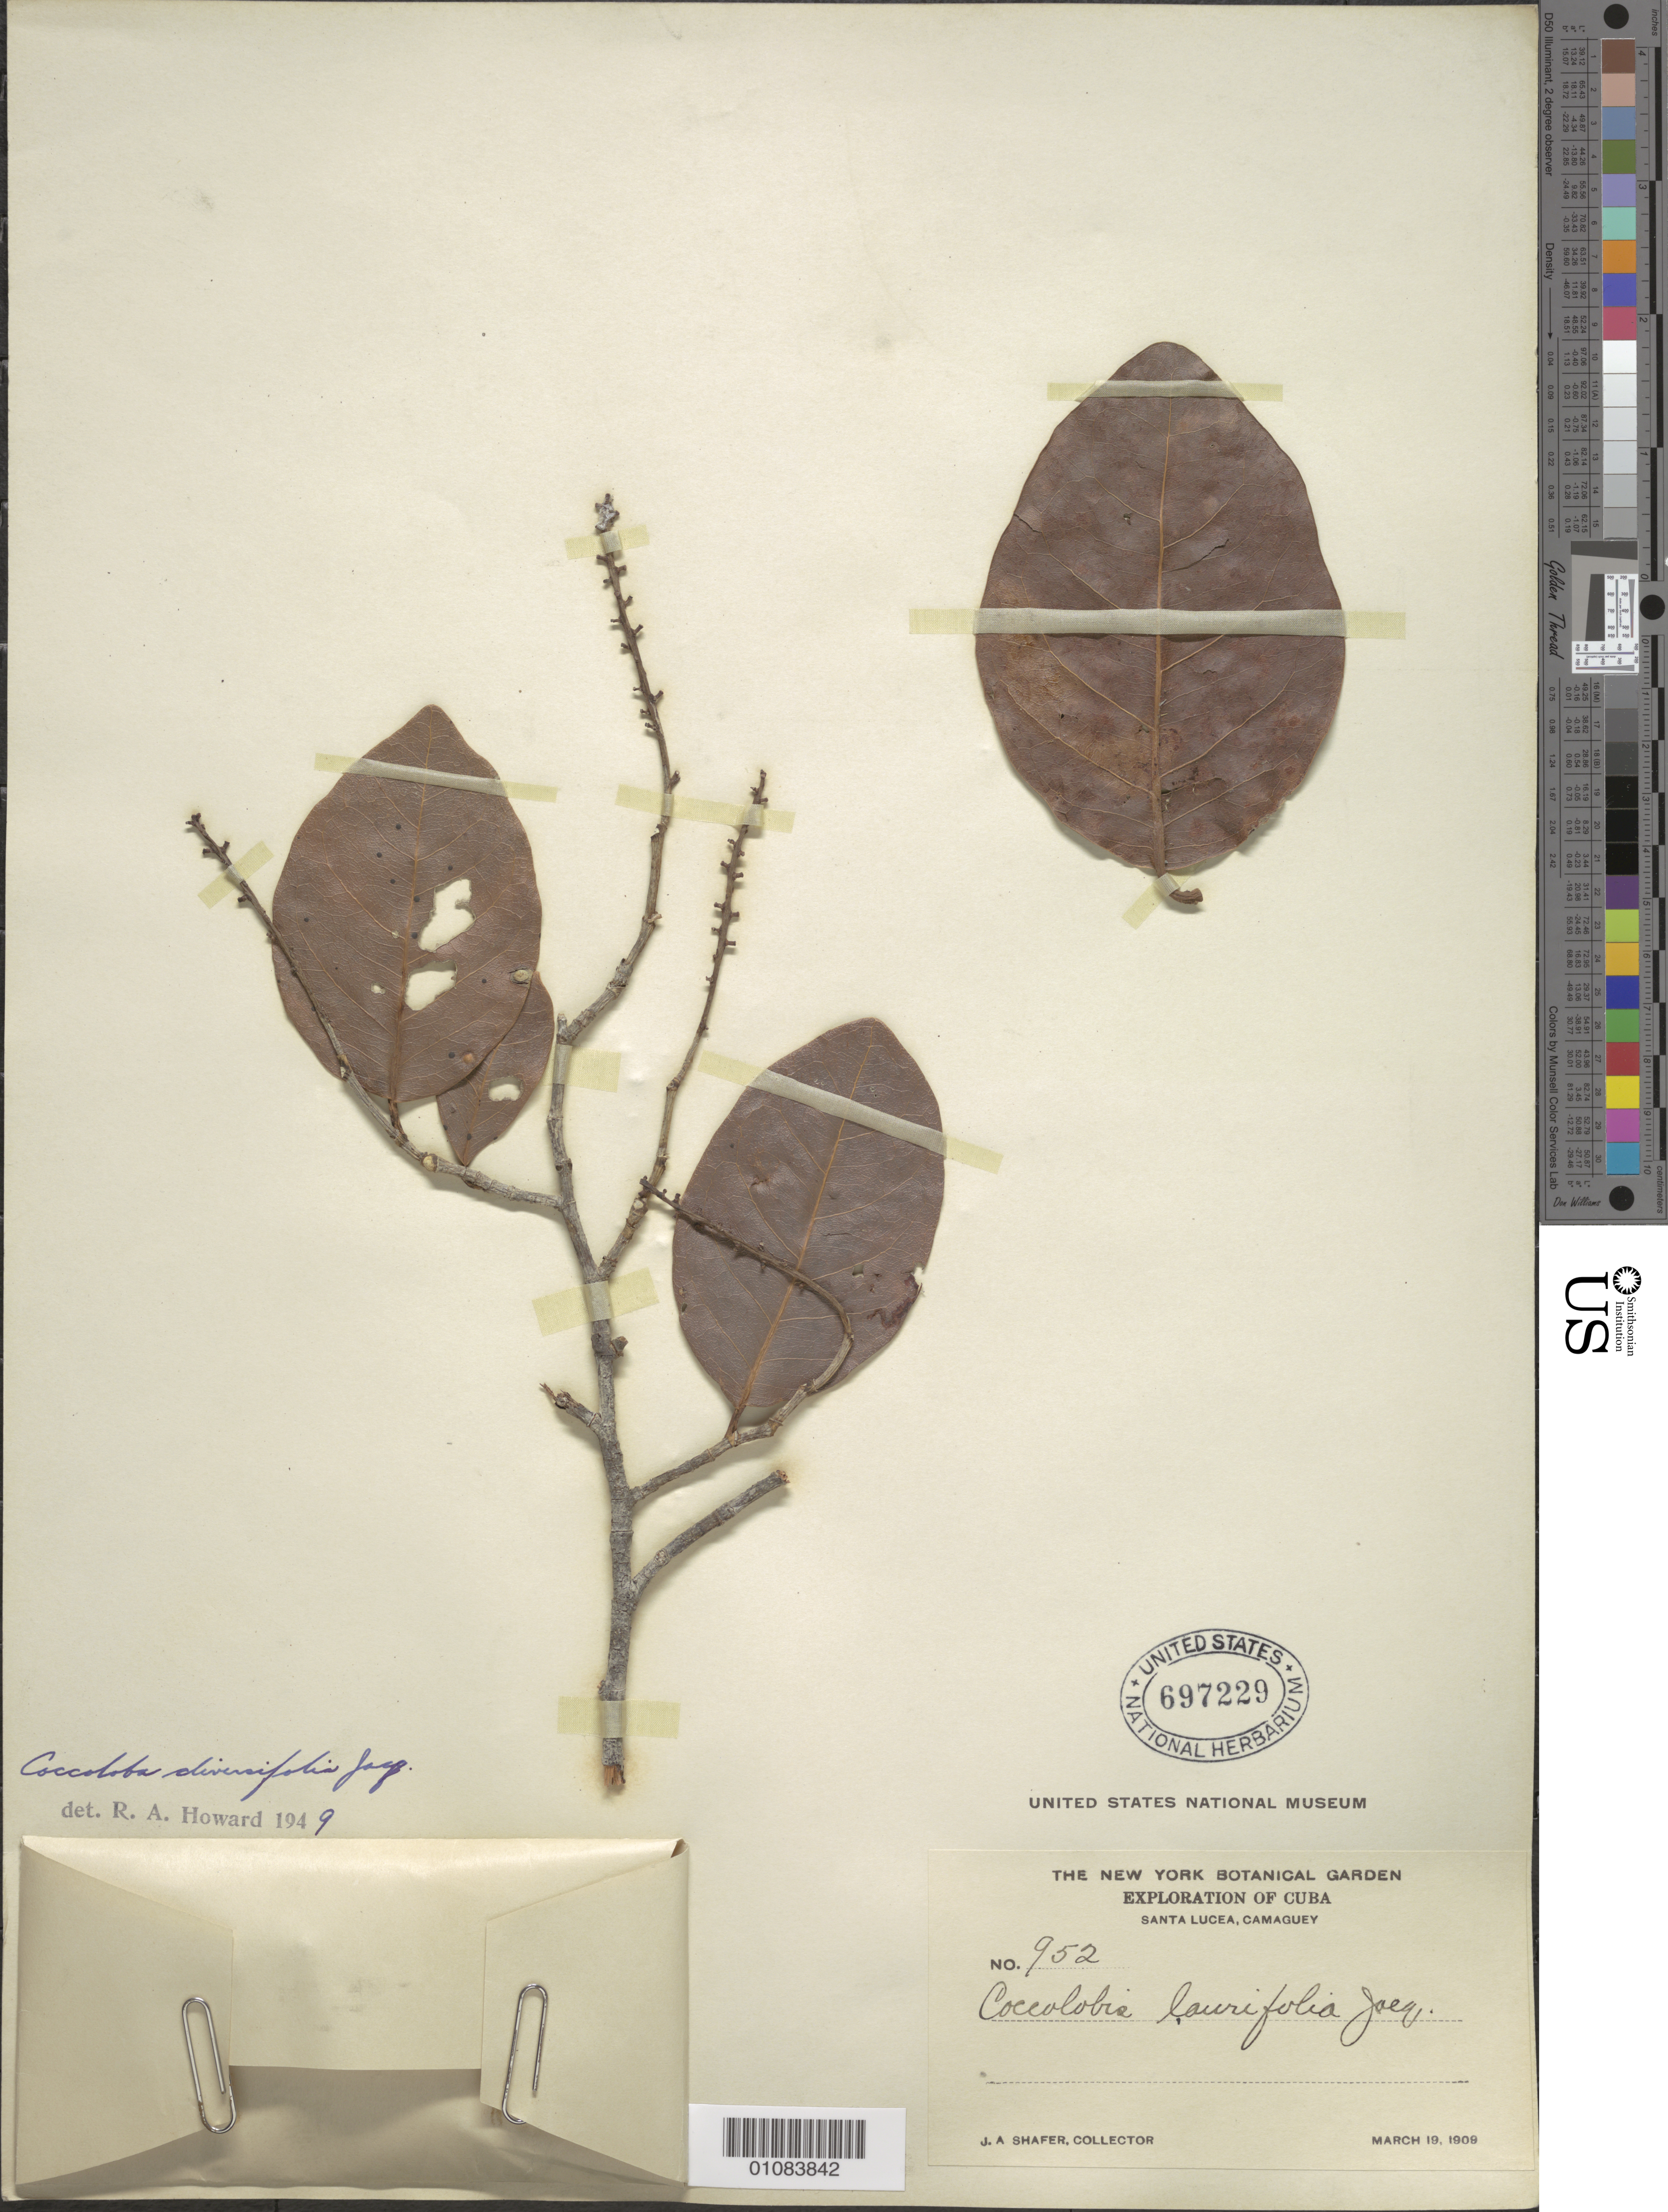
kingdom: Plantae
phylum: Tracheophyta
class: Magnoliopsida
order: Caryophyllales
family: Polygonaceae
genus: Coccoloba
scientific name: Coccoloba diversifolia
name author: Jacq.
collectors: J. A. Shafer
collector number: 952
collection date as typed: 19 Mar 1909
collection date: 1909-03-19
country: Cuba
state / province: Camagüey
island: Cuba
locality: Santa Lucea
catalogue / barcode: US 697229